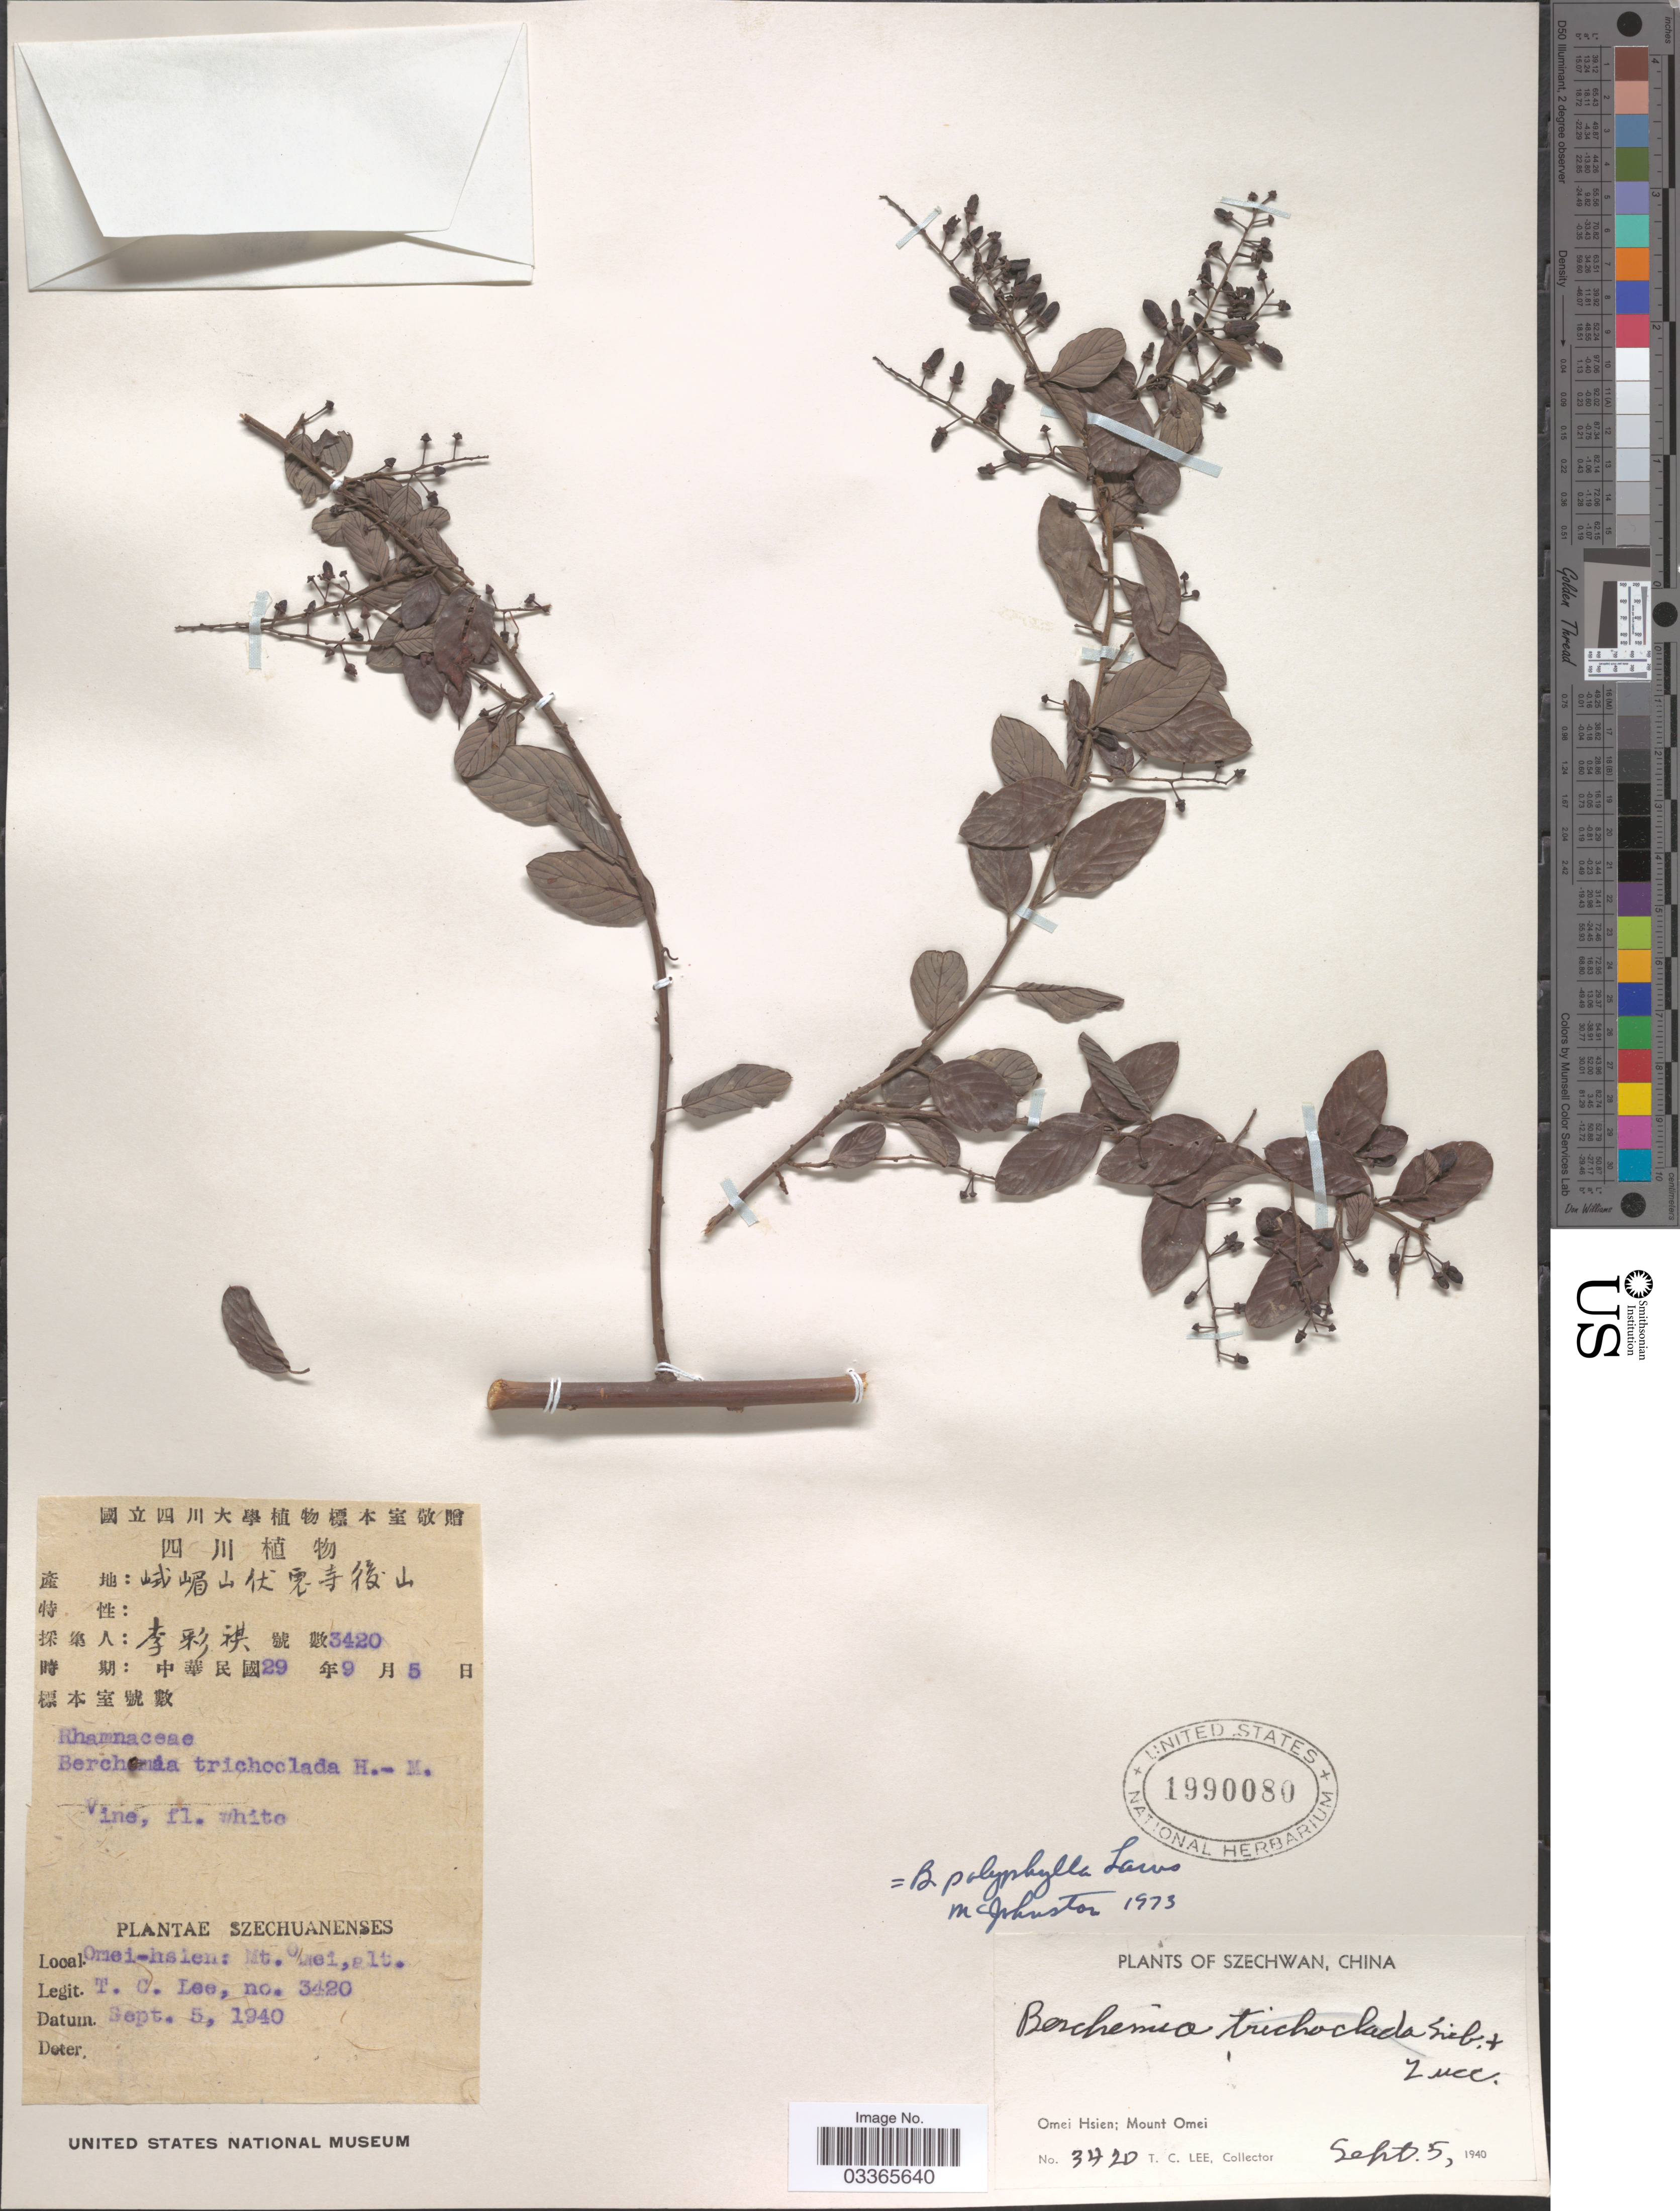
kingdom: Plantae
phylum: Tracheophyta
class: Magnoliopsida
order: Rosales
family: Rhamnaceae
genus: Berchemia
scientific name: Berchemia polyphylla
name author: Wall. ex M.A. Lawson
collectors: T. Lee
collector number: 3420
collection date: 1940-09-05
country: China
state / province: Sichuan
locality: Szechwan, Omei Hsien; Mount Omei.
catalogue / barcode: US 1990080